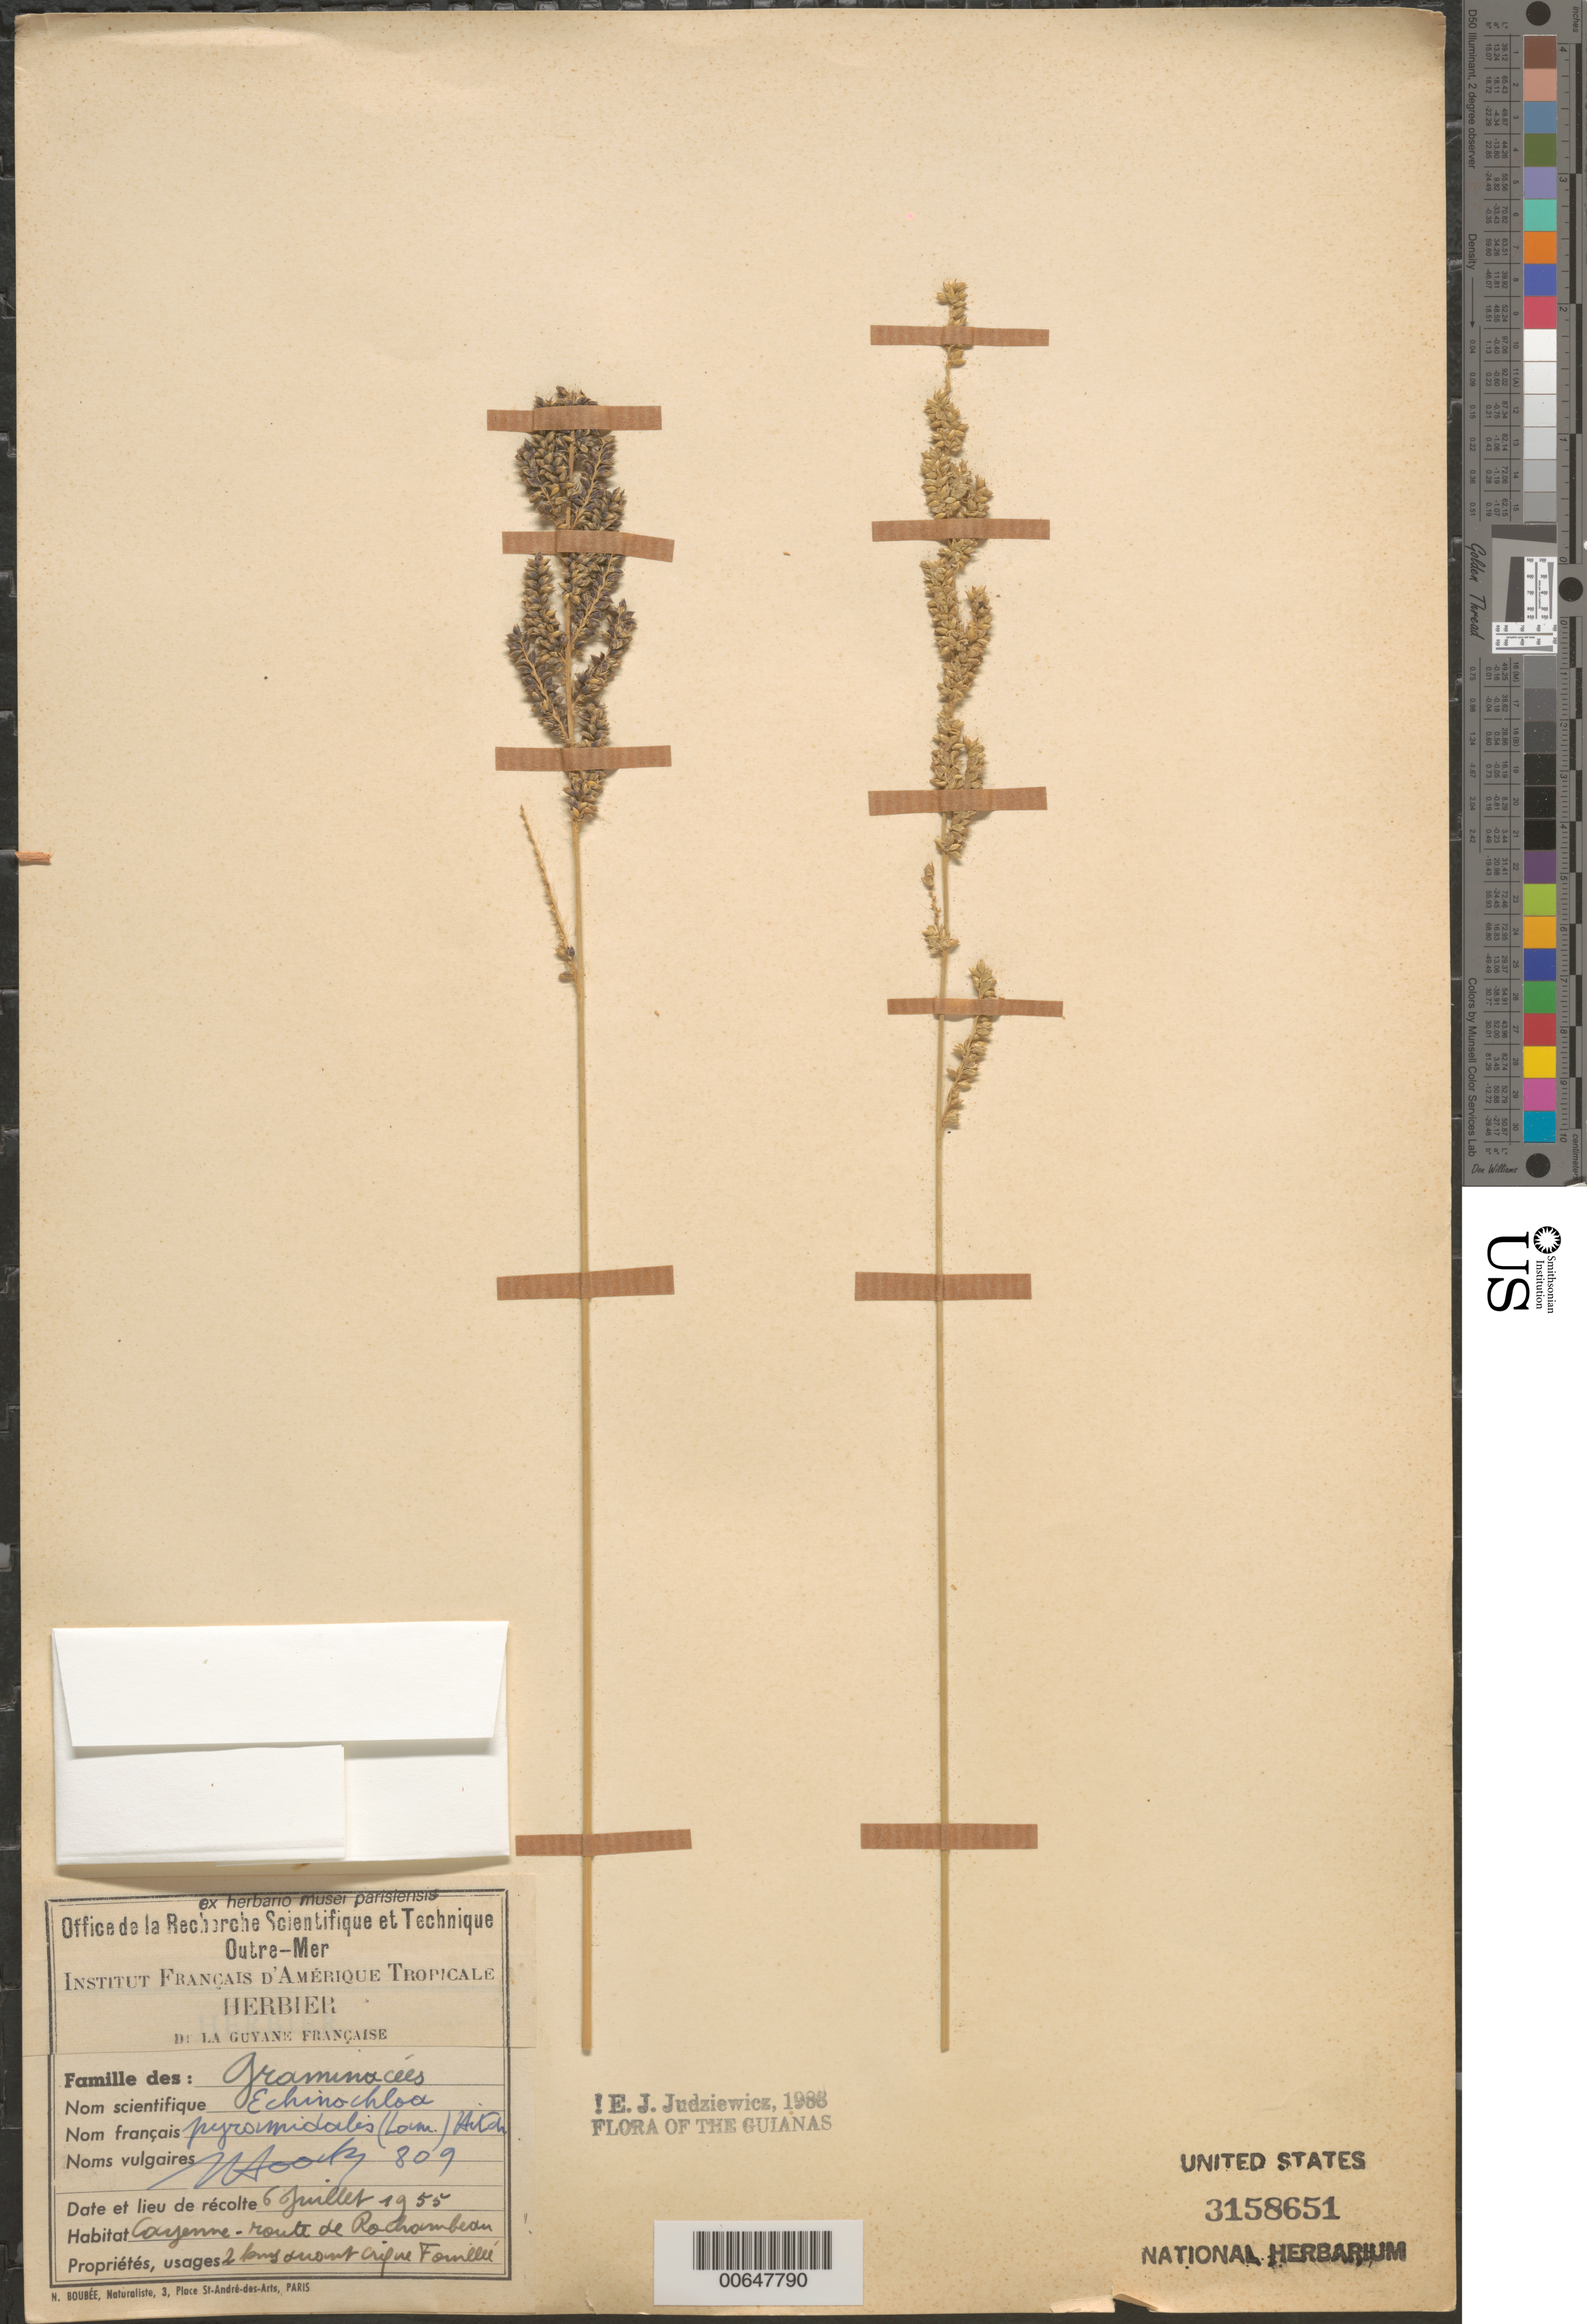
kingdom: Plantae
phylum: Tracheophyta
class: Liliopsida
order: Poales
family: Poaceae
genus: Echinolaena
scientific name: Echinolaena inflexa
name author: (Poir.) Chase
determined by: Judziewicz, E. J.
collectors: J. Hoock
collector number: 809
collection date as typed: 6-Jul-55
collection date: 1955-07-06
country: French Guiana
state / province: Cayenne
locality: Cayenne, Route de la Rochambeau, 2 km dount crique Fouilleé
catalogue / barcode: US 3158651